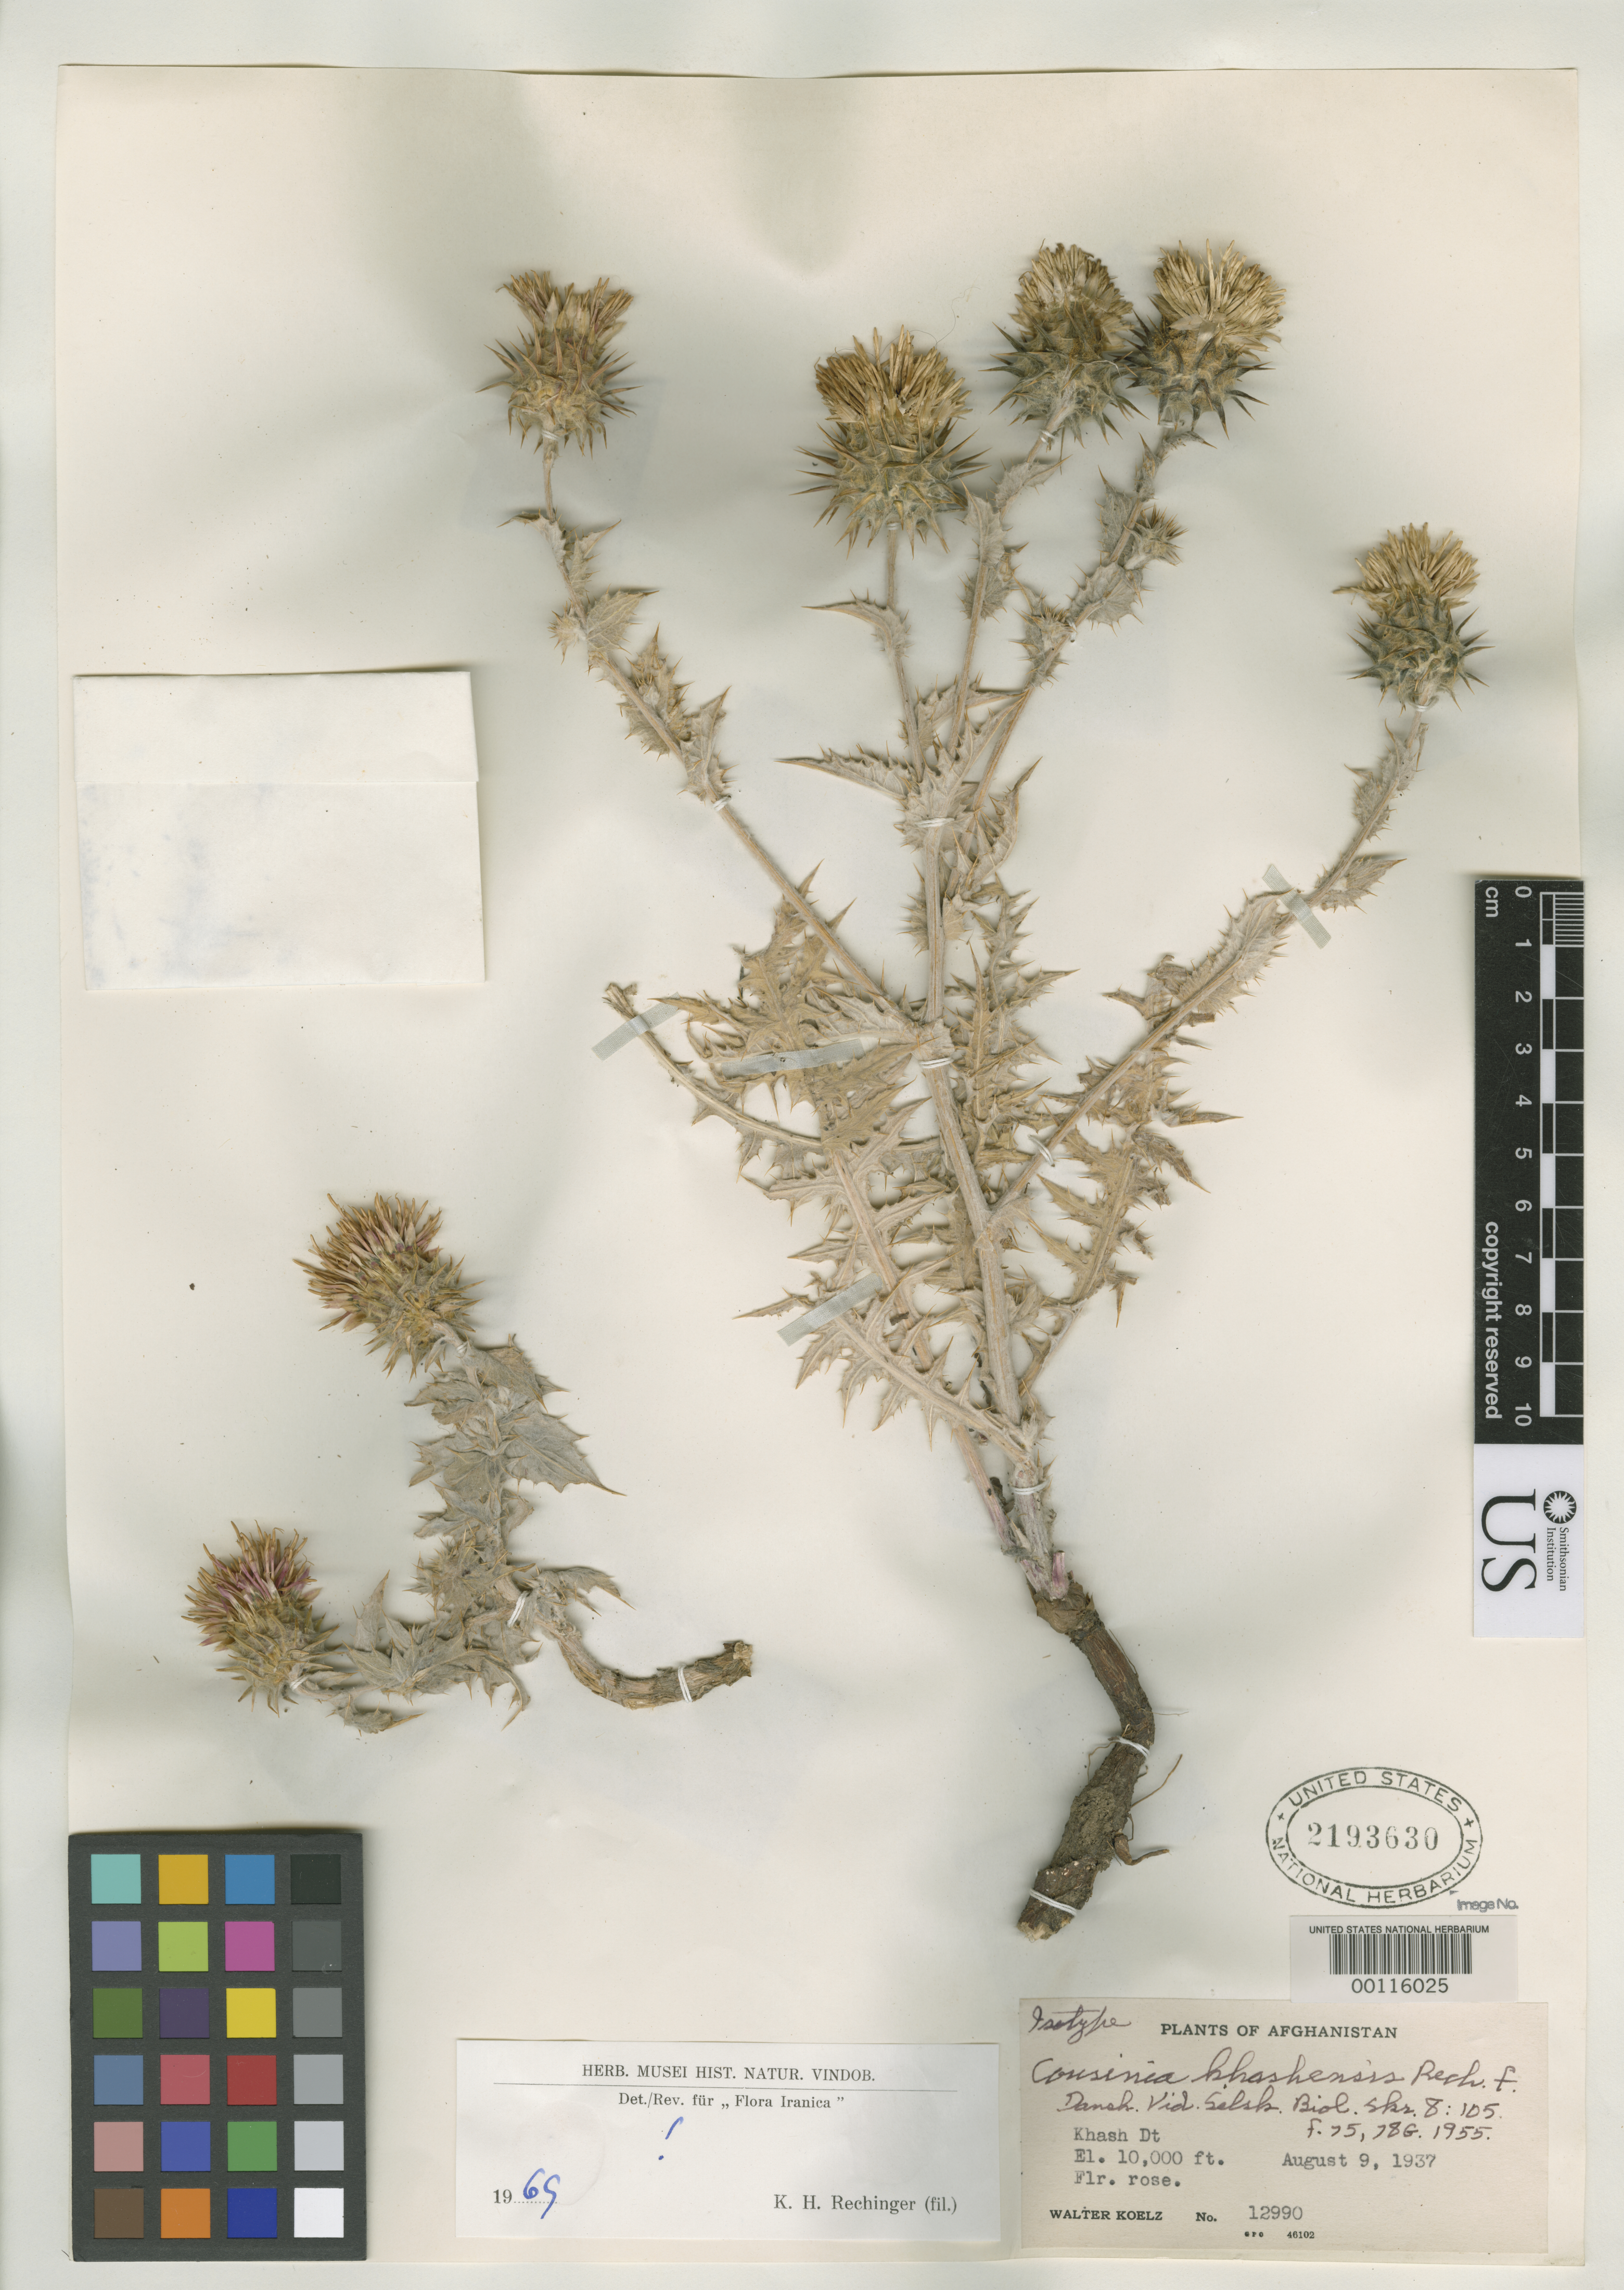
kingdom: Plantae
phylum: Tracheophyta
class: Magnoliopsida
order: Asterales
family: Asteraceae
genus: Cousinia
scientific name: Cousinia kashanensis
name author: Rech. f.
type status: Isotype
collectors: W. N. Koelz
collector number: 12990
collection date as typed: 09 Aug 1937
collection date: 1937-08-09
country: Afghanistan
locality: Khaan Desert.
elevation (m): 3048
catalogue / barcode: US 2193630